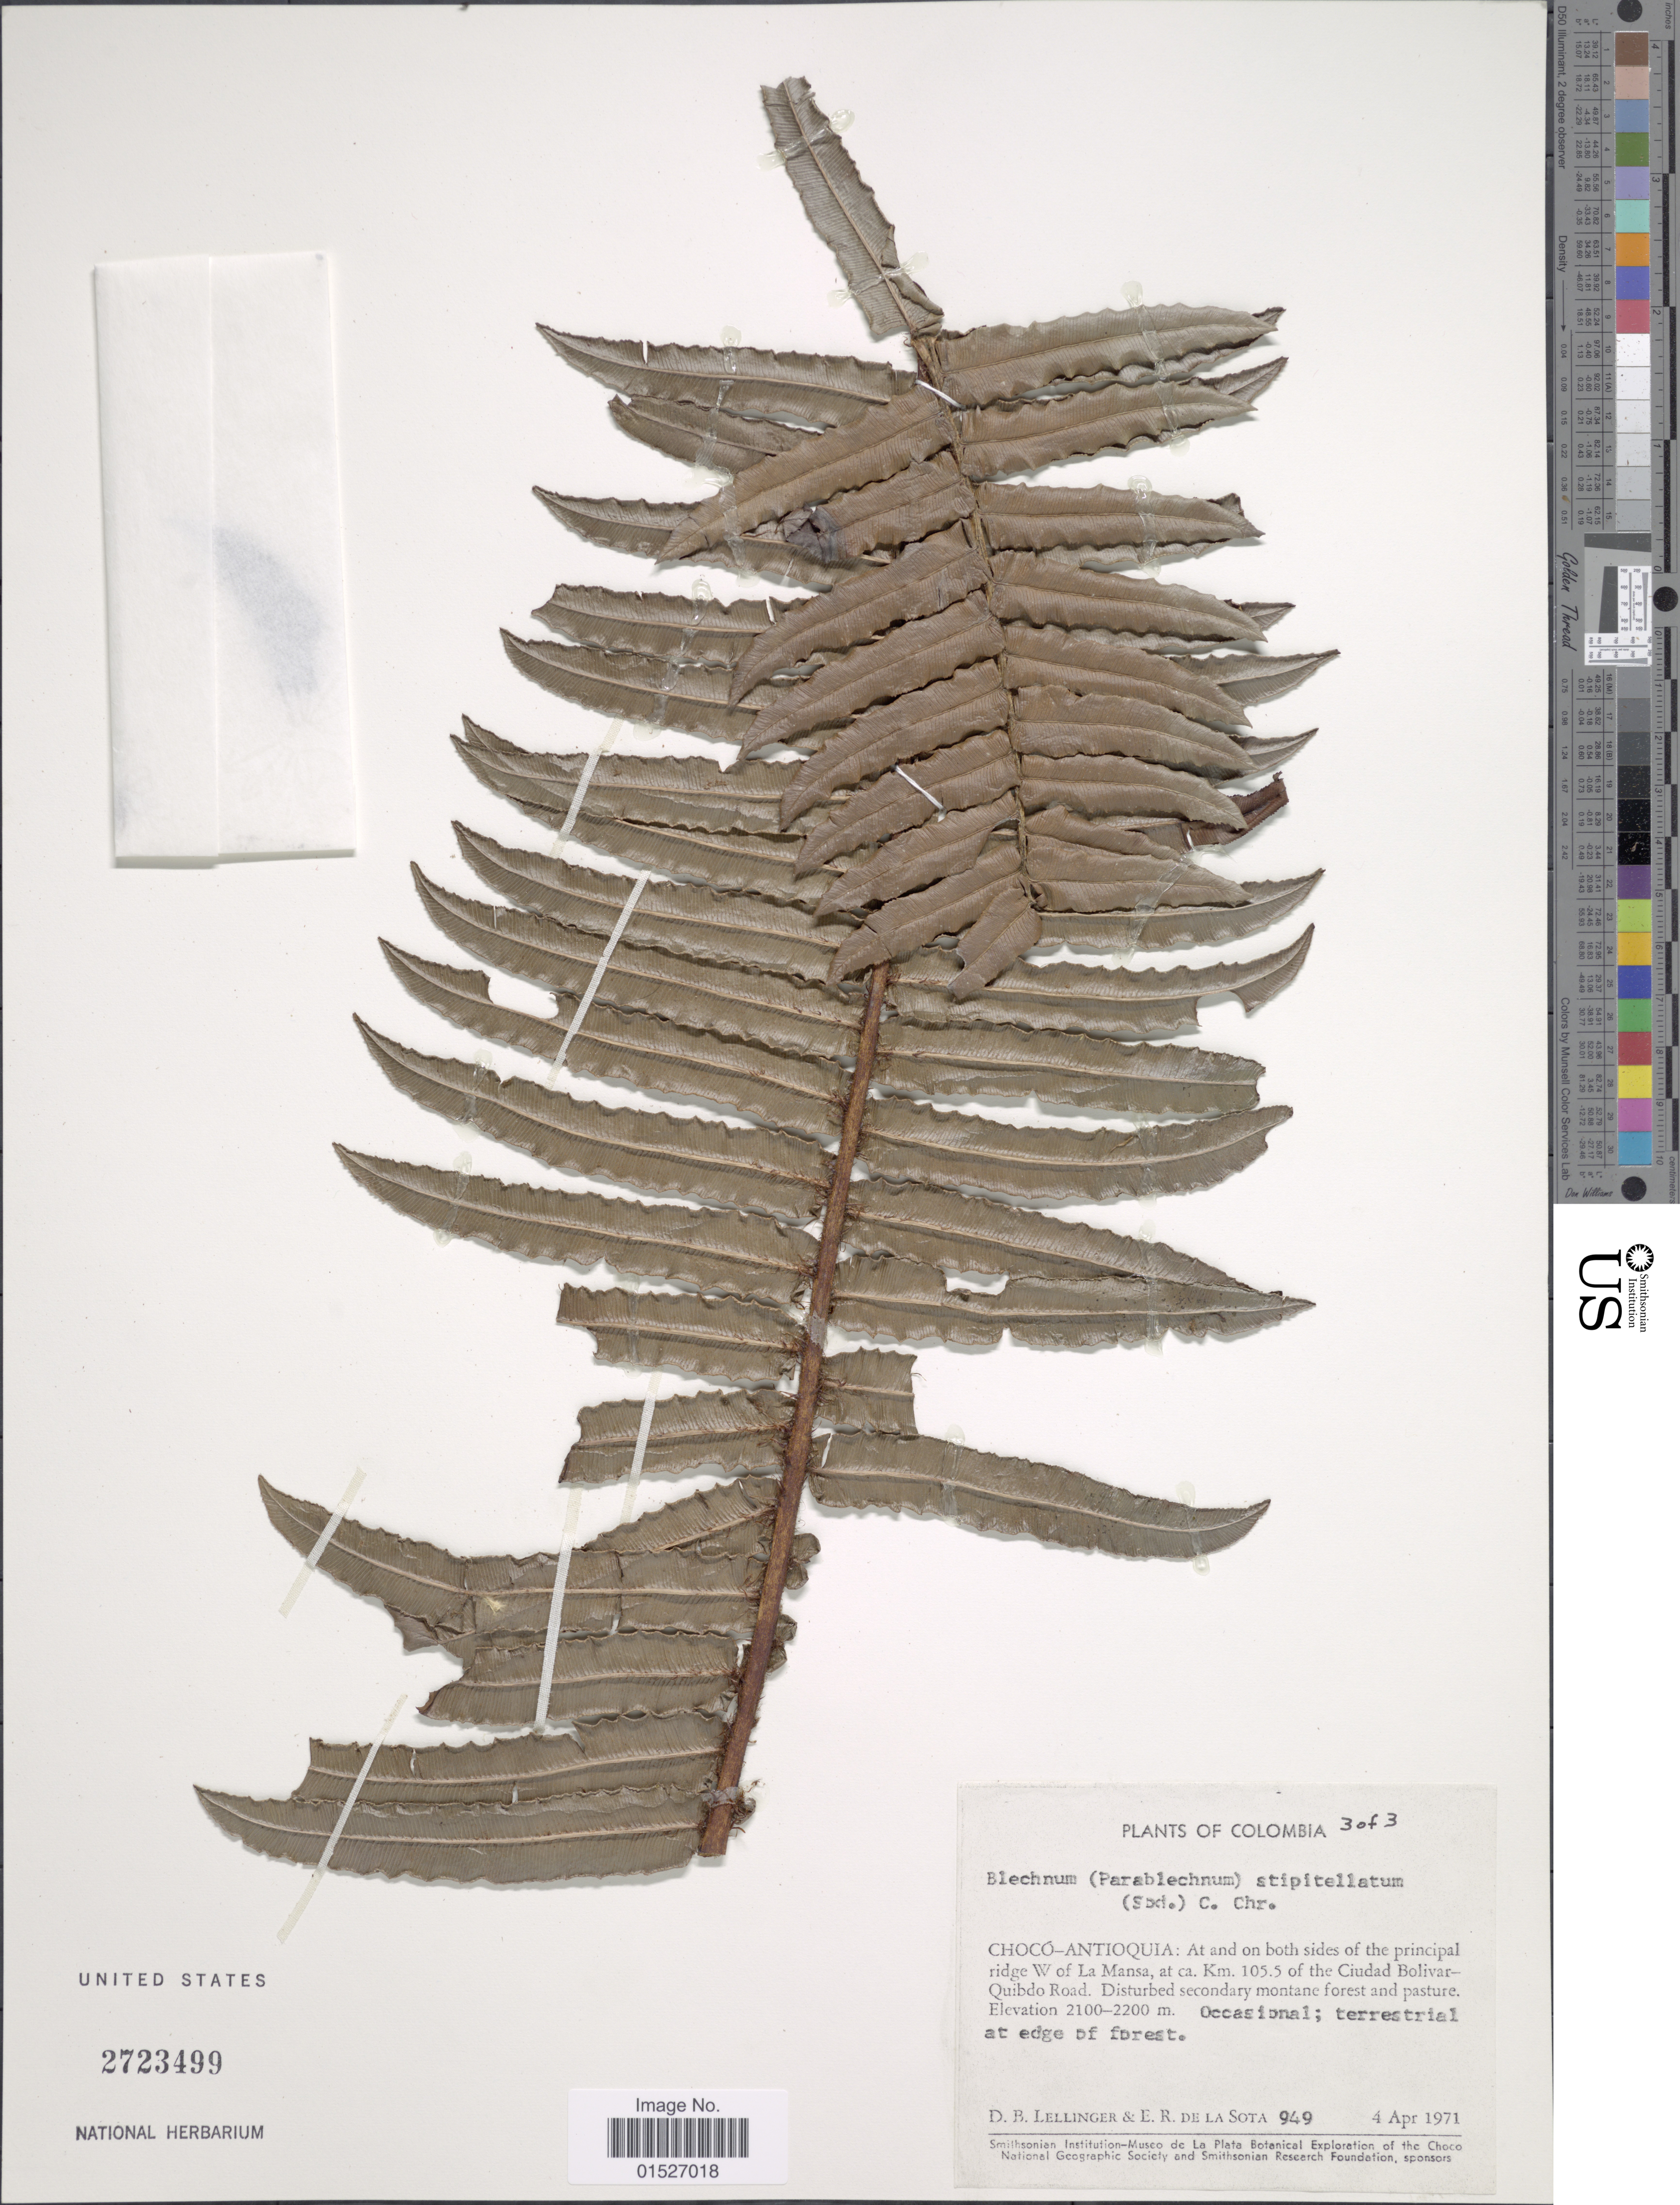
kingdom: Plantae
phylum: Tracheophyta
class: Polypodiopsida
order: Polypodiales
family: Blechnaceae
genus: Blechnum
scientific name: Blechnum stipitellatum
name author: (Sodiro) C. Chr.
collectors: D. B. Lellinger & E. R. de la Sota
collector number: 949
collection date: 1971-04-04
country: Colombia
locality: Choco-Antioquia: At and on both sides of the principal ridge W of La Mansa, at ca. Km. 105.5 of the Ciudad Bolivar-Quibdo Road.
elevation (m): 2100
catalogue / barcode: US 2723499